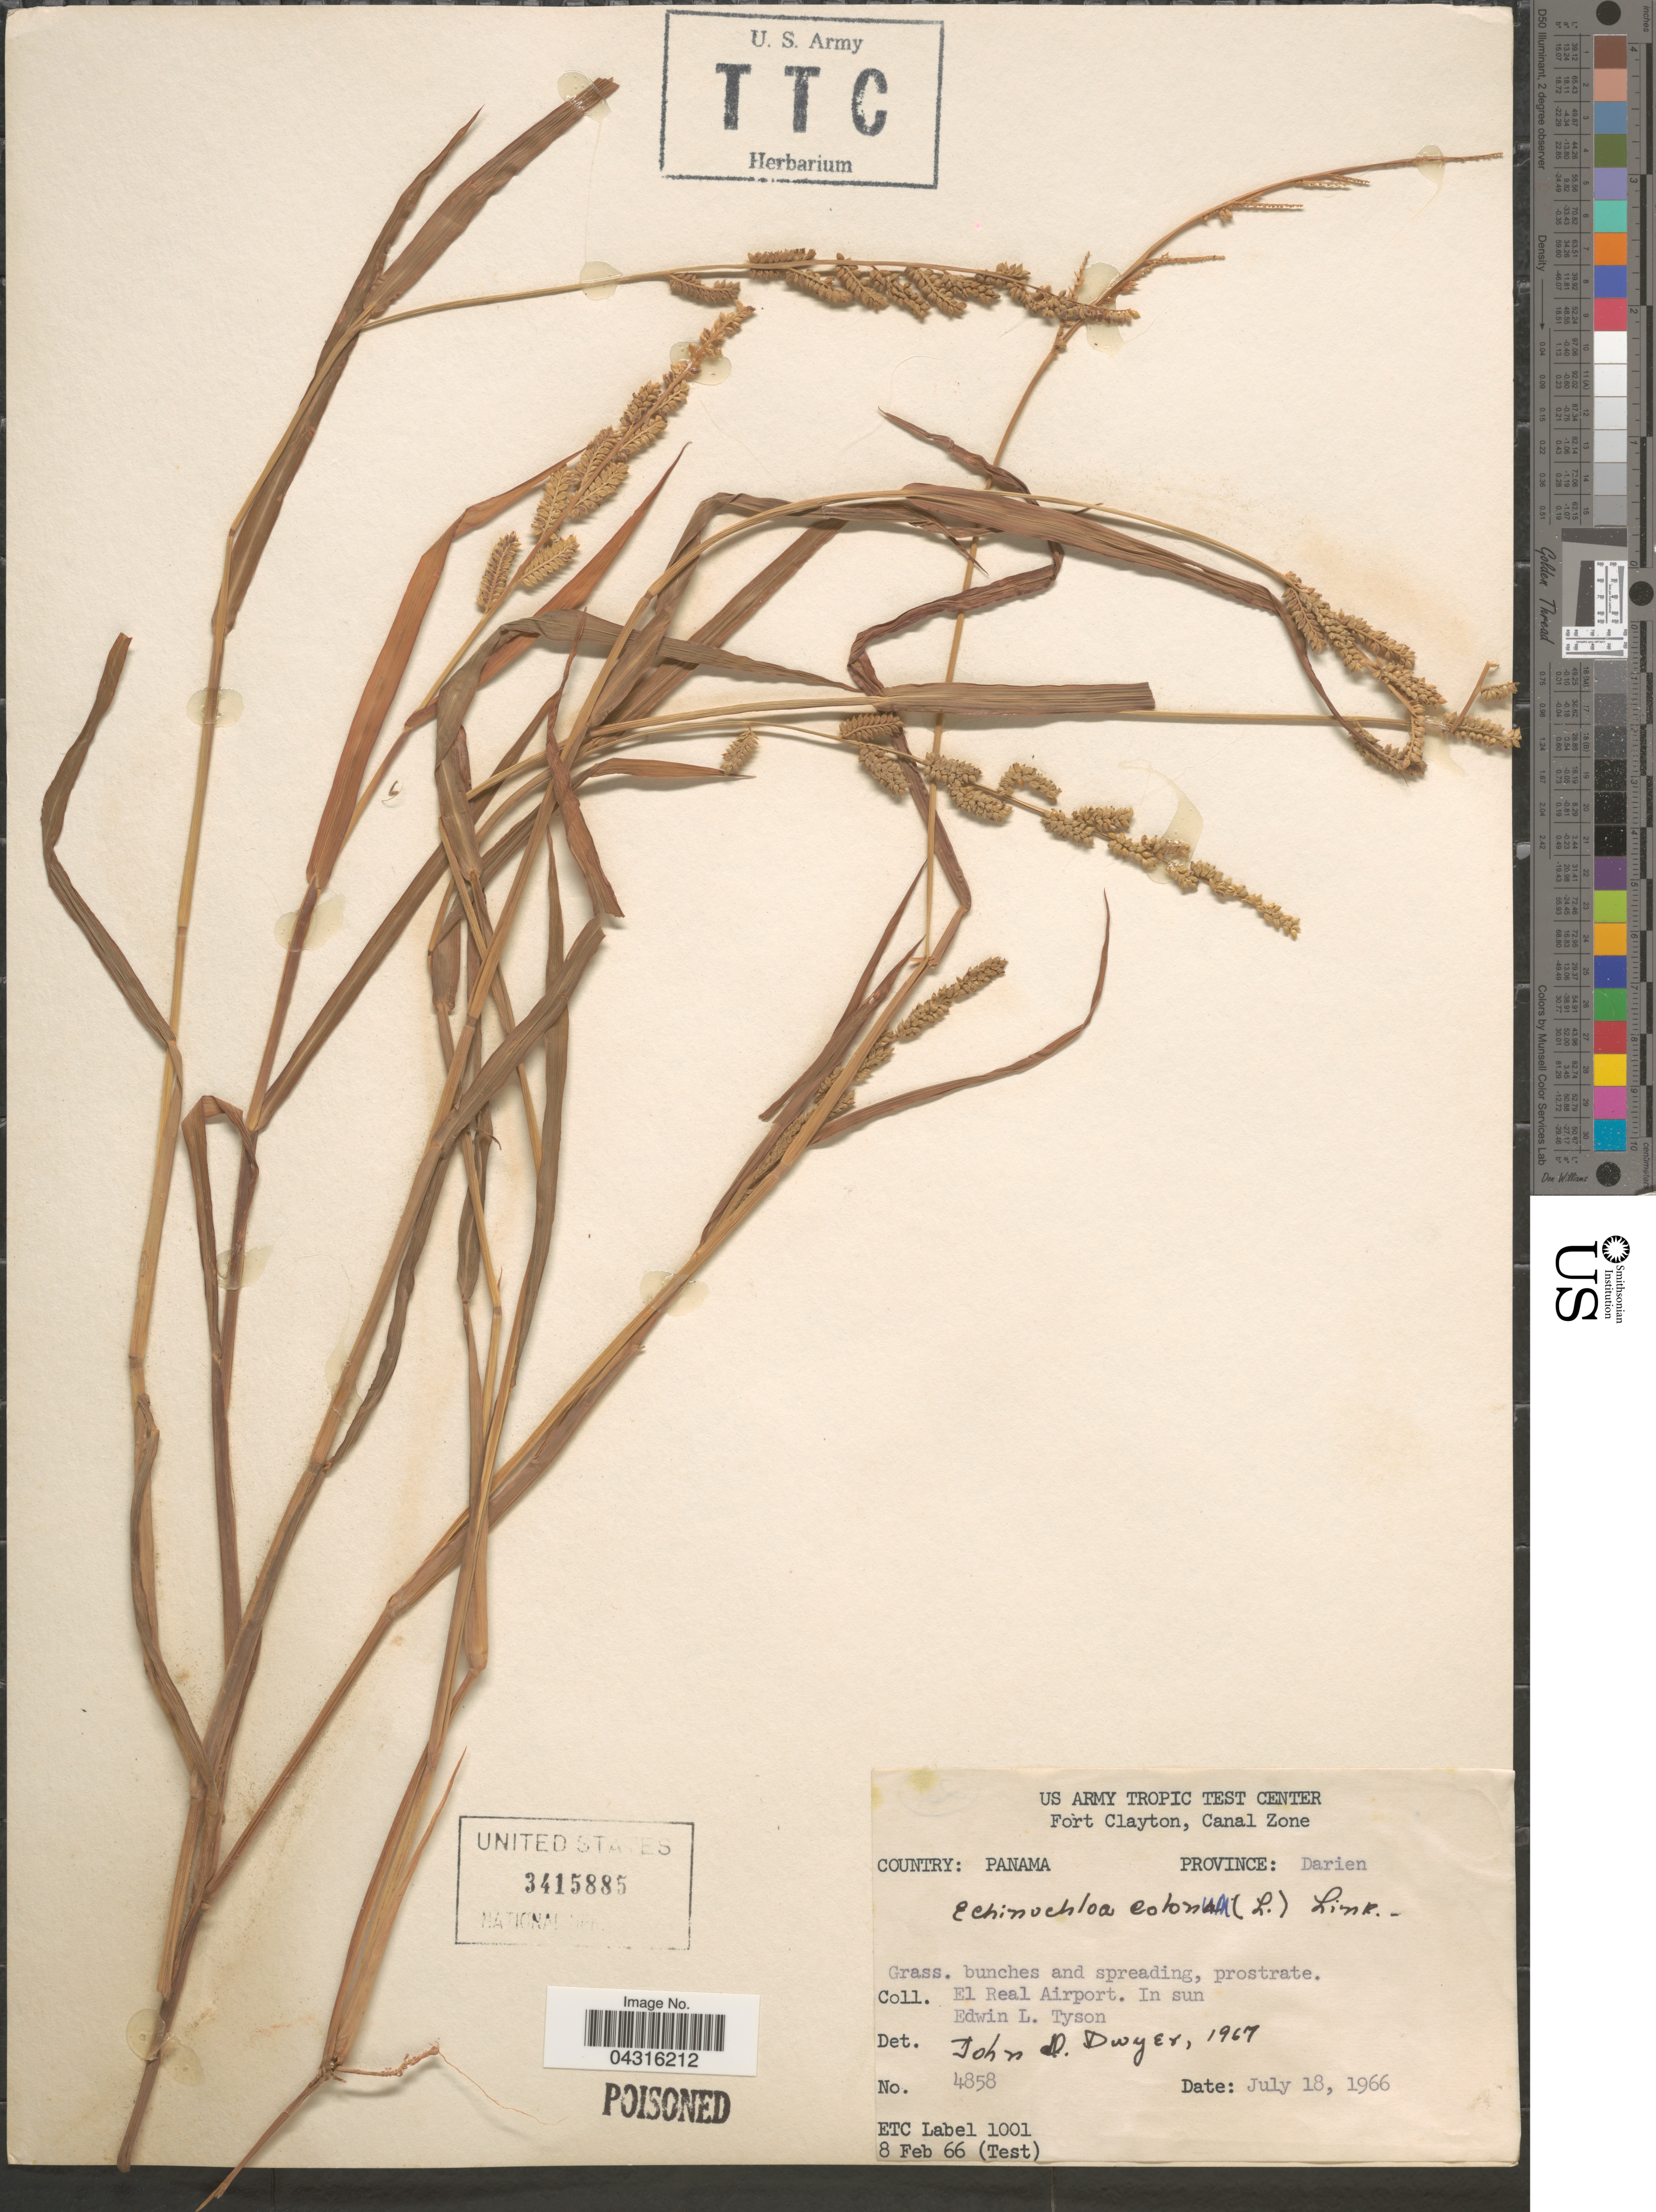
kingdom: Plantae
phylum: Tracheophyta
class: Liliopsida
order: Poales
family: Poaceae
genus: Echinochloa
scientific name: Echinochloa colona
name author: (L.) Link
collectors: E. L. Tyson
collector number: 4858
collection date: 1966-07-18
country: Panama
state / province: Darien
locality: US Army Tropic Test Center. Fort Clayton, Canal Zone. El Real Airport. In sun.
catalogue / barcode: US 3415885